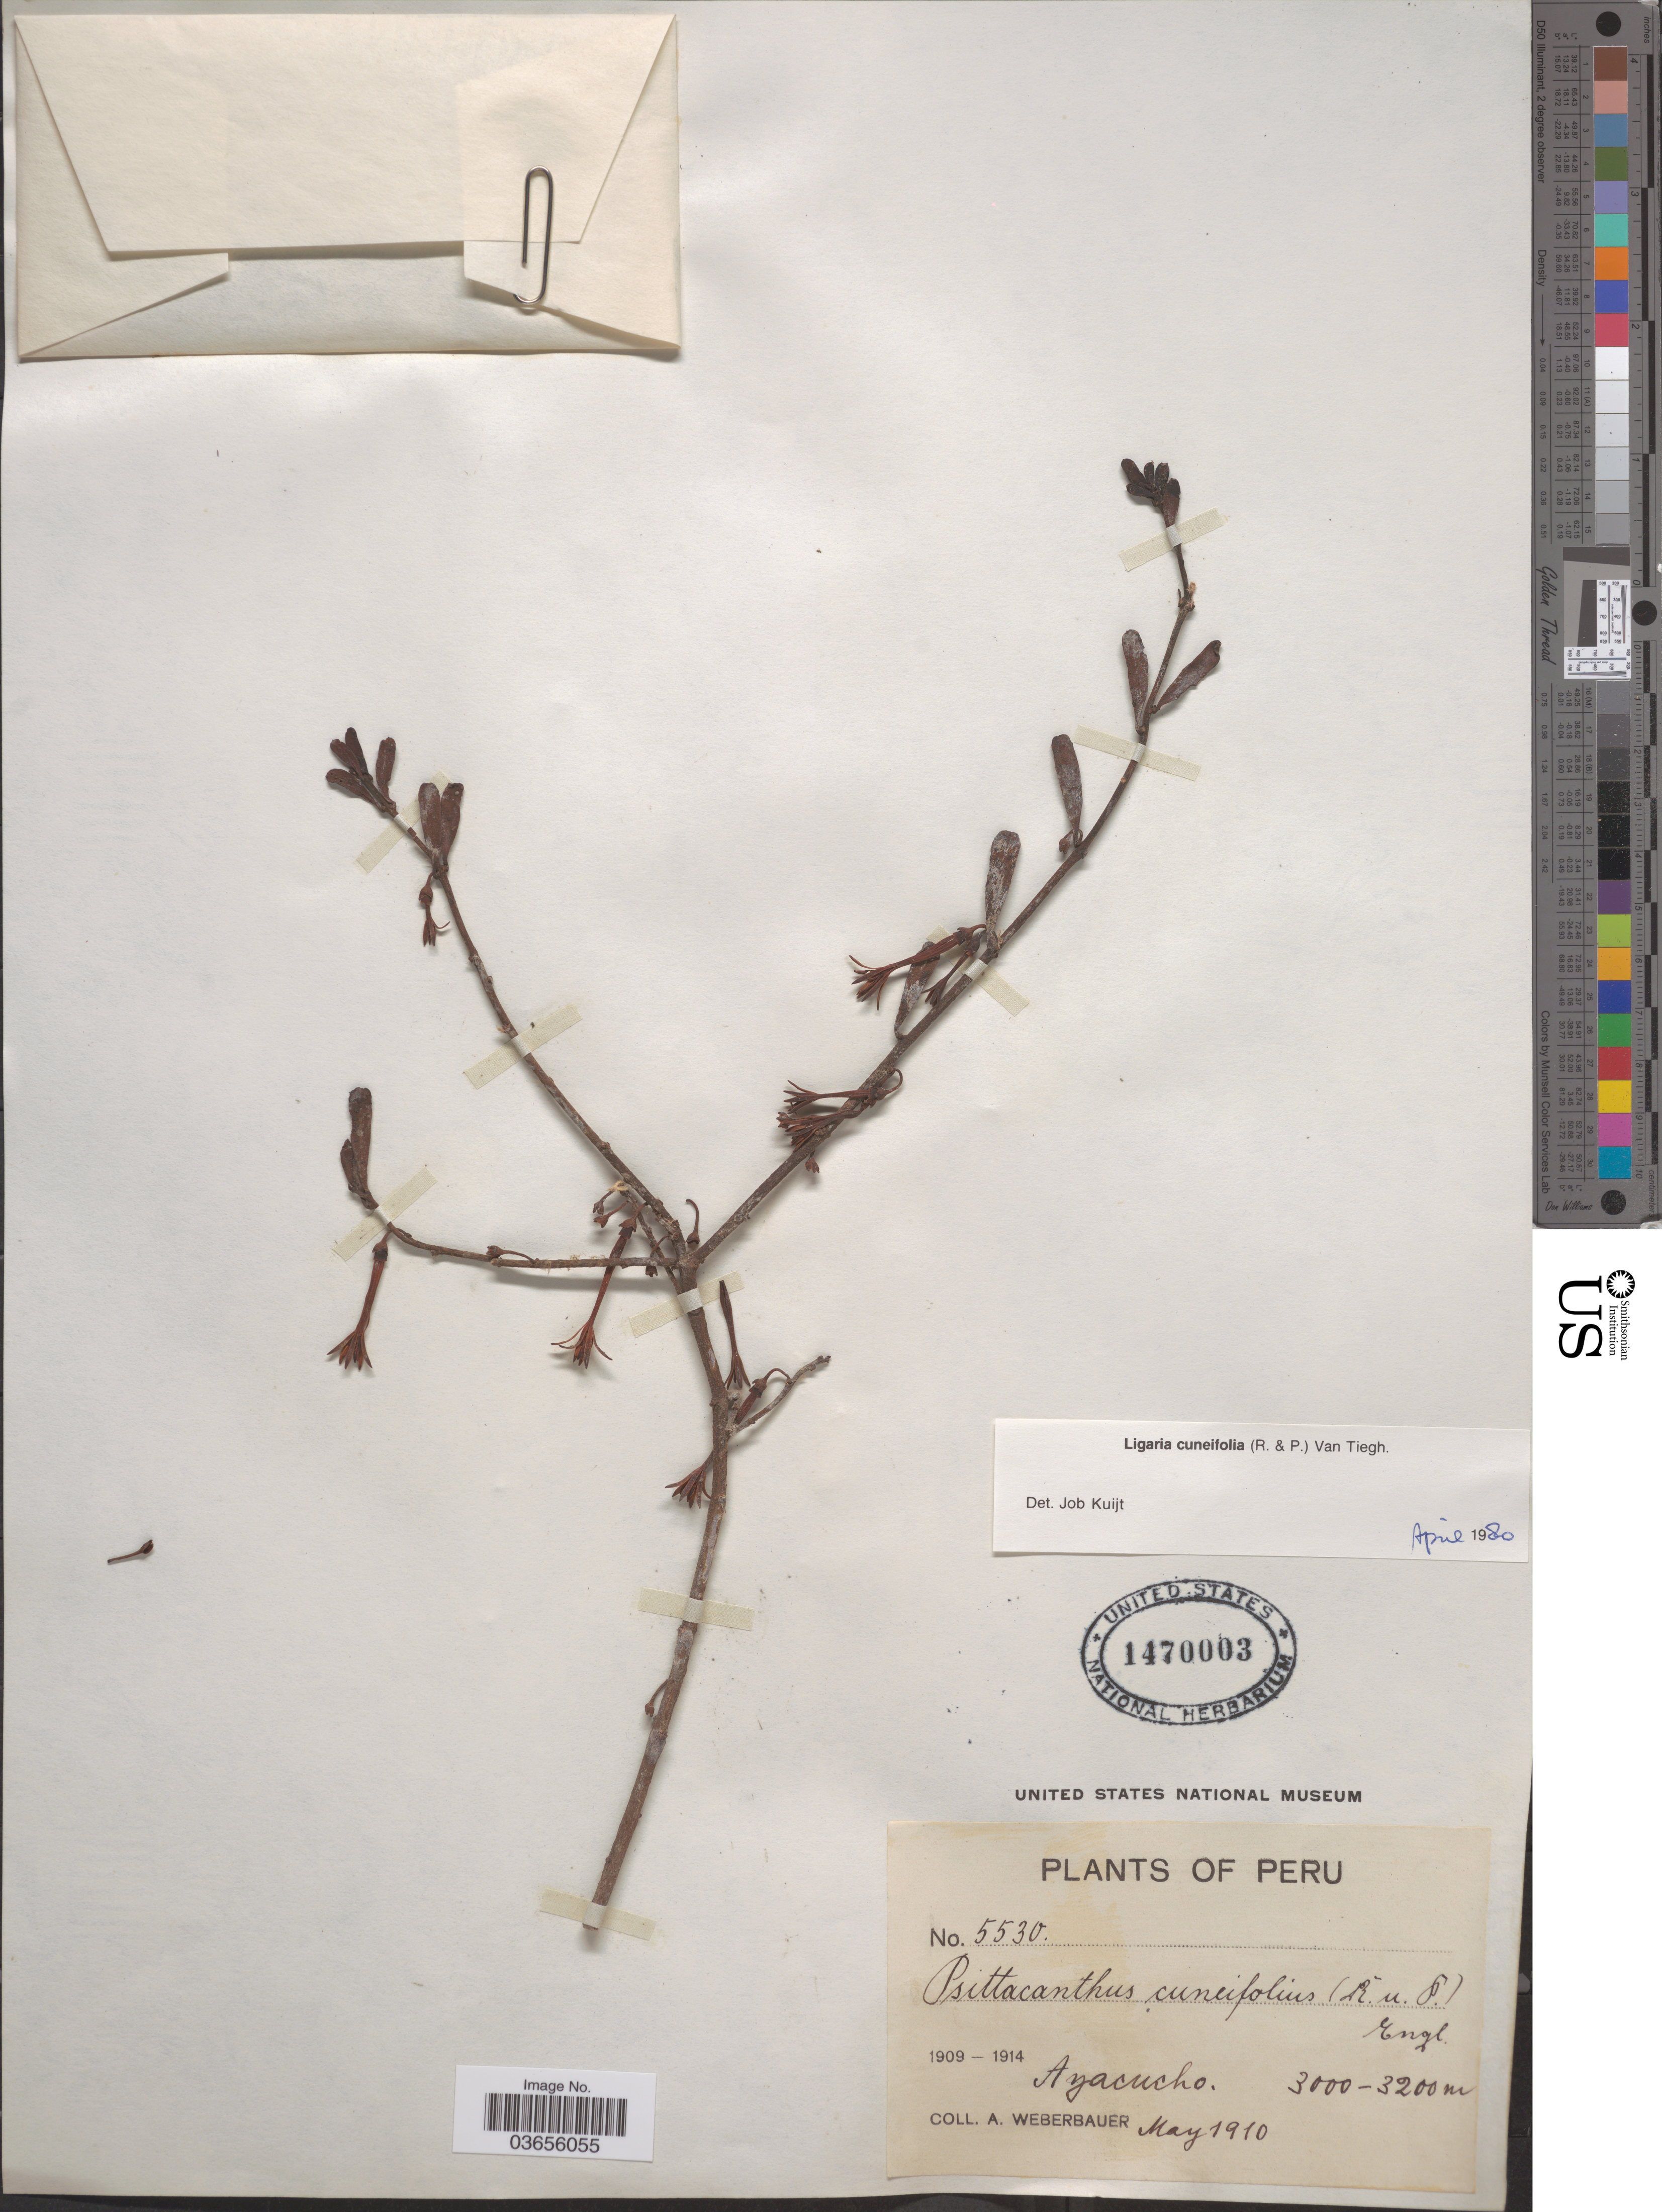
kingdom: Plantae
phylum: Tracheophyta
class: Magnoliopsida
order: Santalales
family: Loranthaceae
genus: Ligaria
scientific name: Ligaria cuneifolia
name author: (Ruiz & Pav.) Tiegh.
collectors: A. Weberbauer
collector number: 5530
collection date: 1910-05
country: Peru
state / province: Ayacucho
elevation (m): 3000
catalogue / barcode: US 1470003